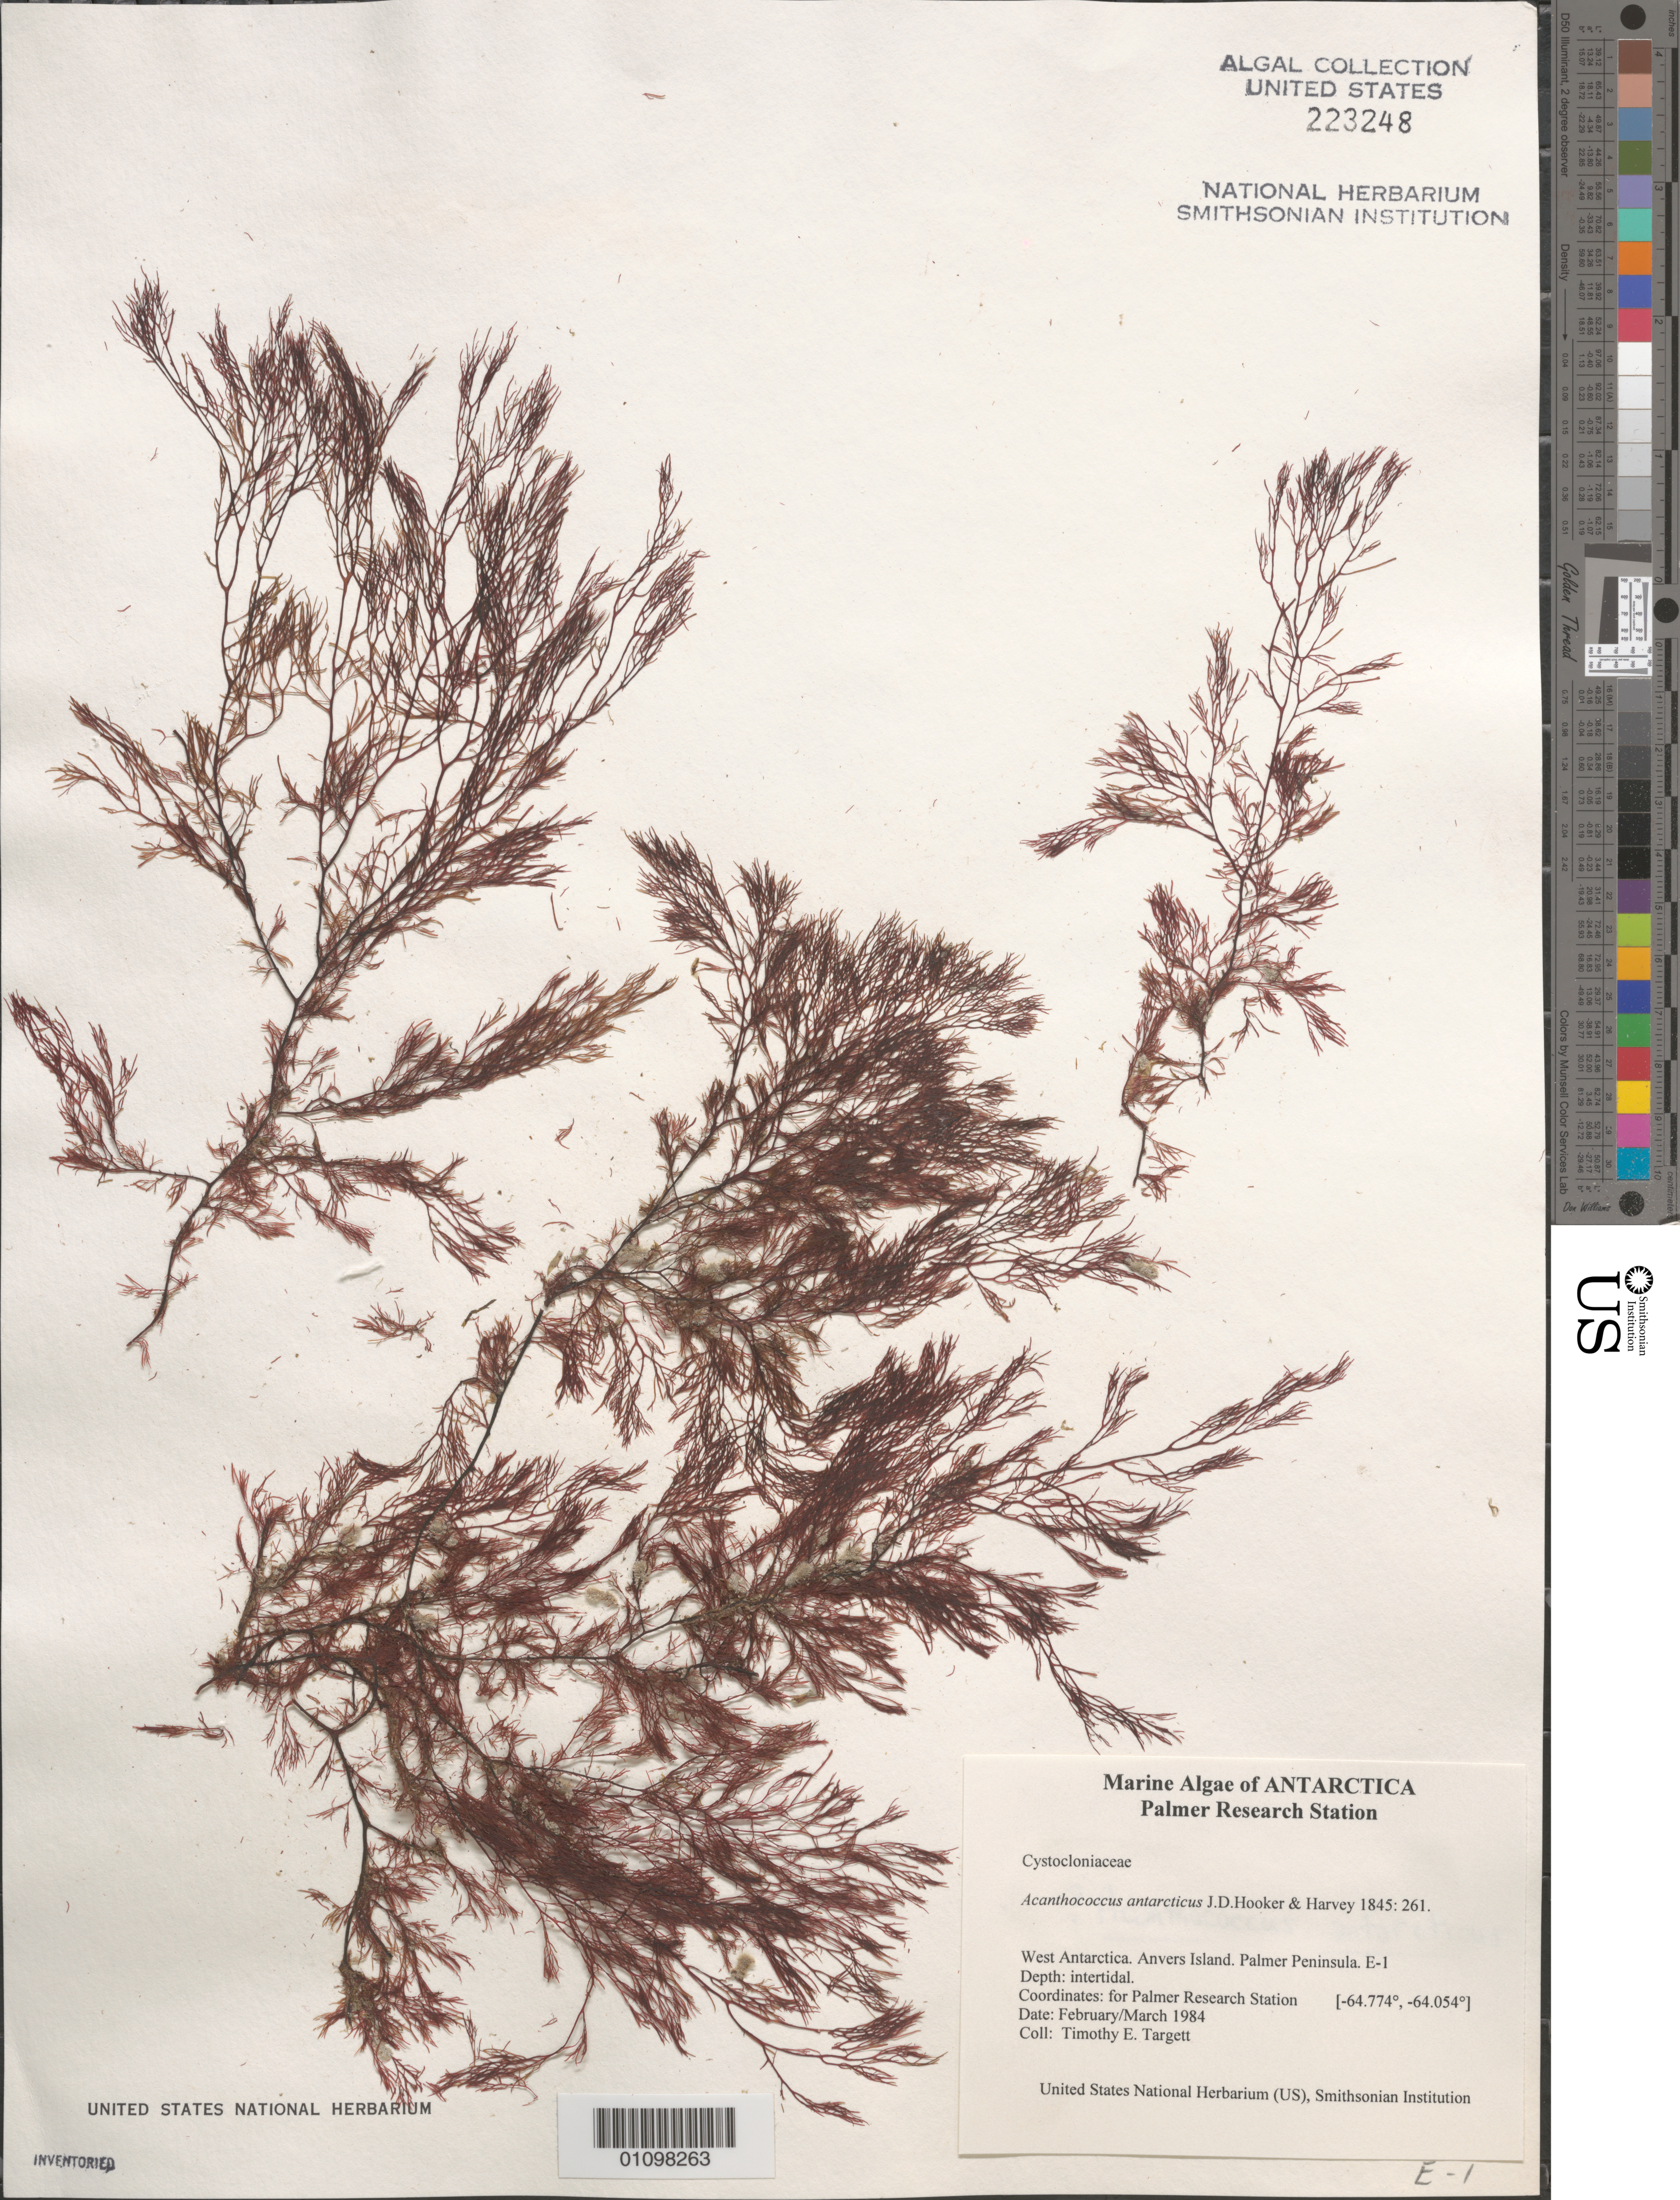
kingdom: Plantae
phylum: Rhodophyta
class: Florideophyceae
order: Gigartinales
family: Cystocloniaceae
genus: Acanthococcus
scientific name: Acanthococcus antarcticus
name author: Hook. f. & Harv.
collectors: T. Targett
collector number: E-1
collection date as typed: February/March 1984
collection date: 1984-02/1984-03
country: Antarctica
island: Anvers Island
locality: West Antarctica, Palmer Peninsula, Palmer Research Station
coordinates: -64.774, -64.054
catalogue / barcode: US 223248